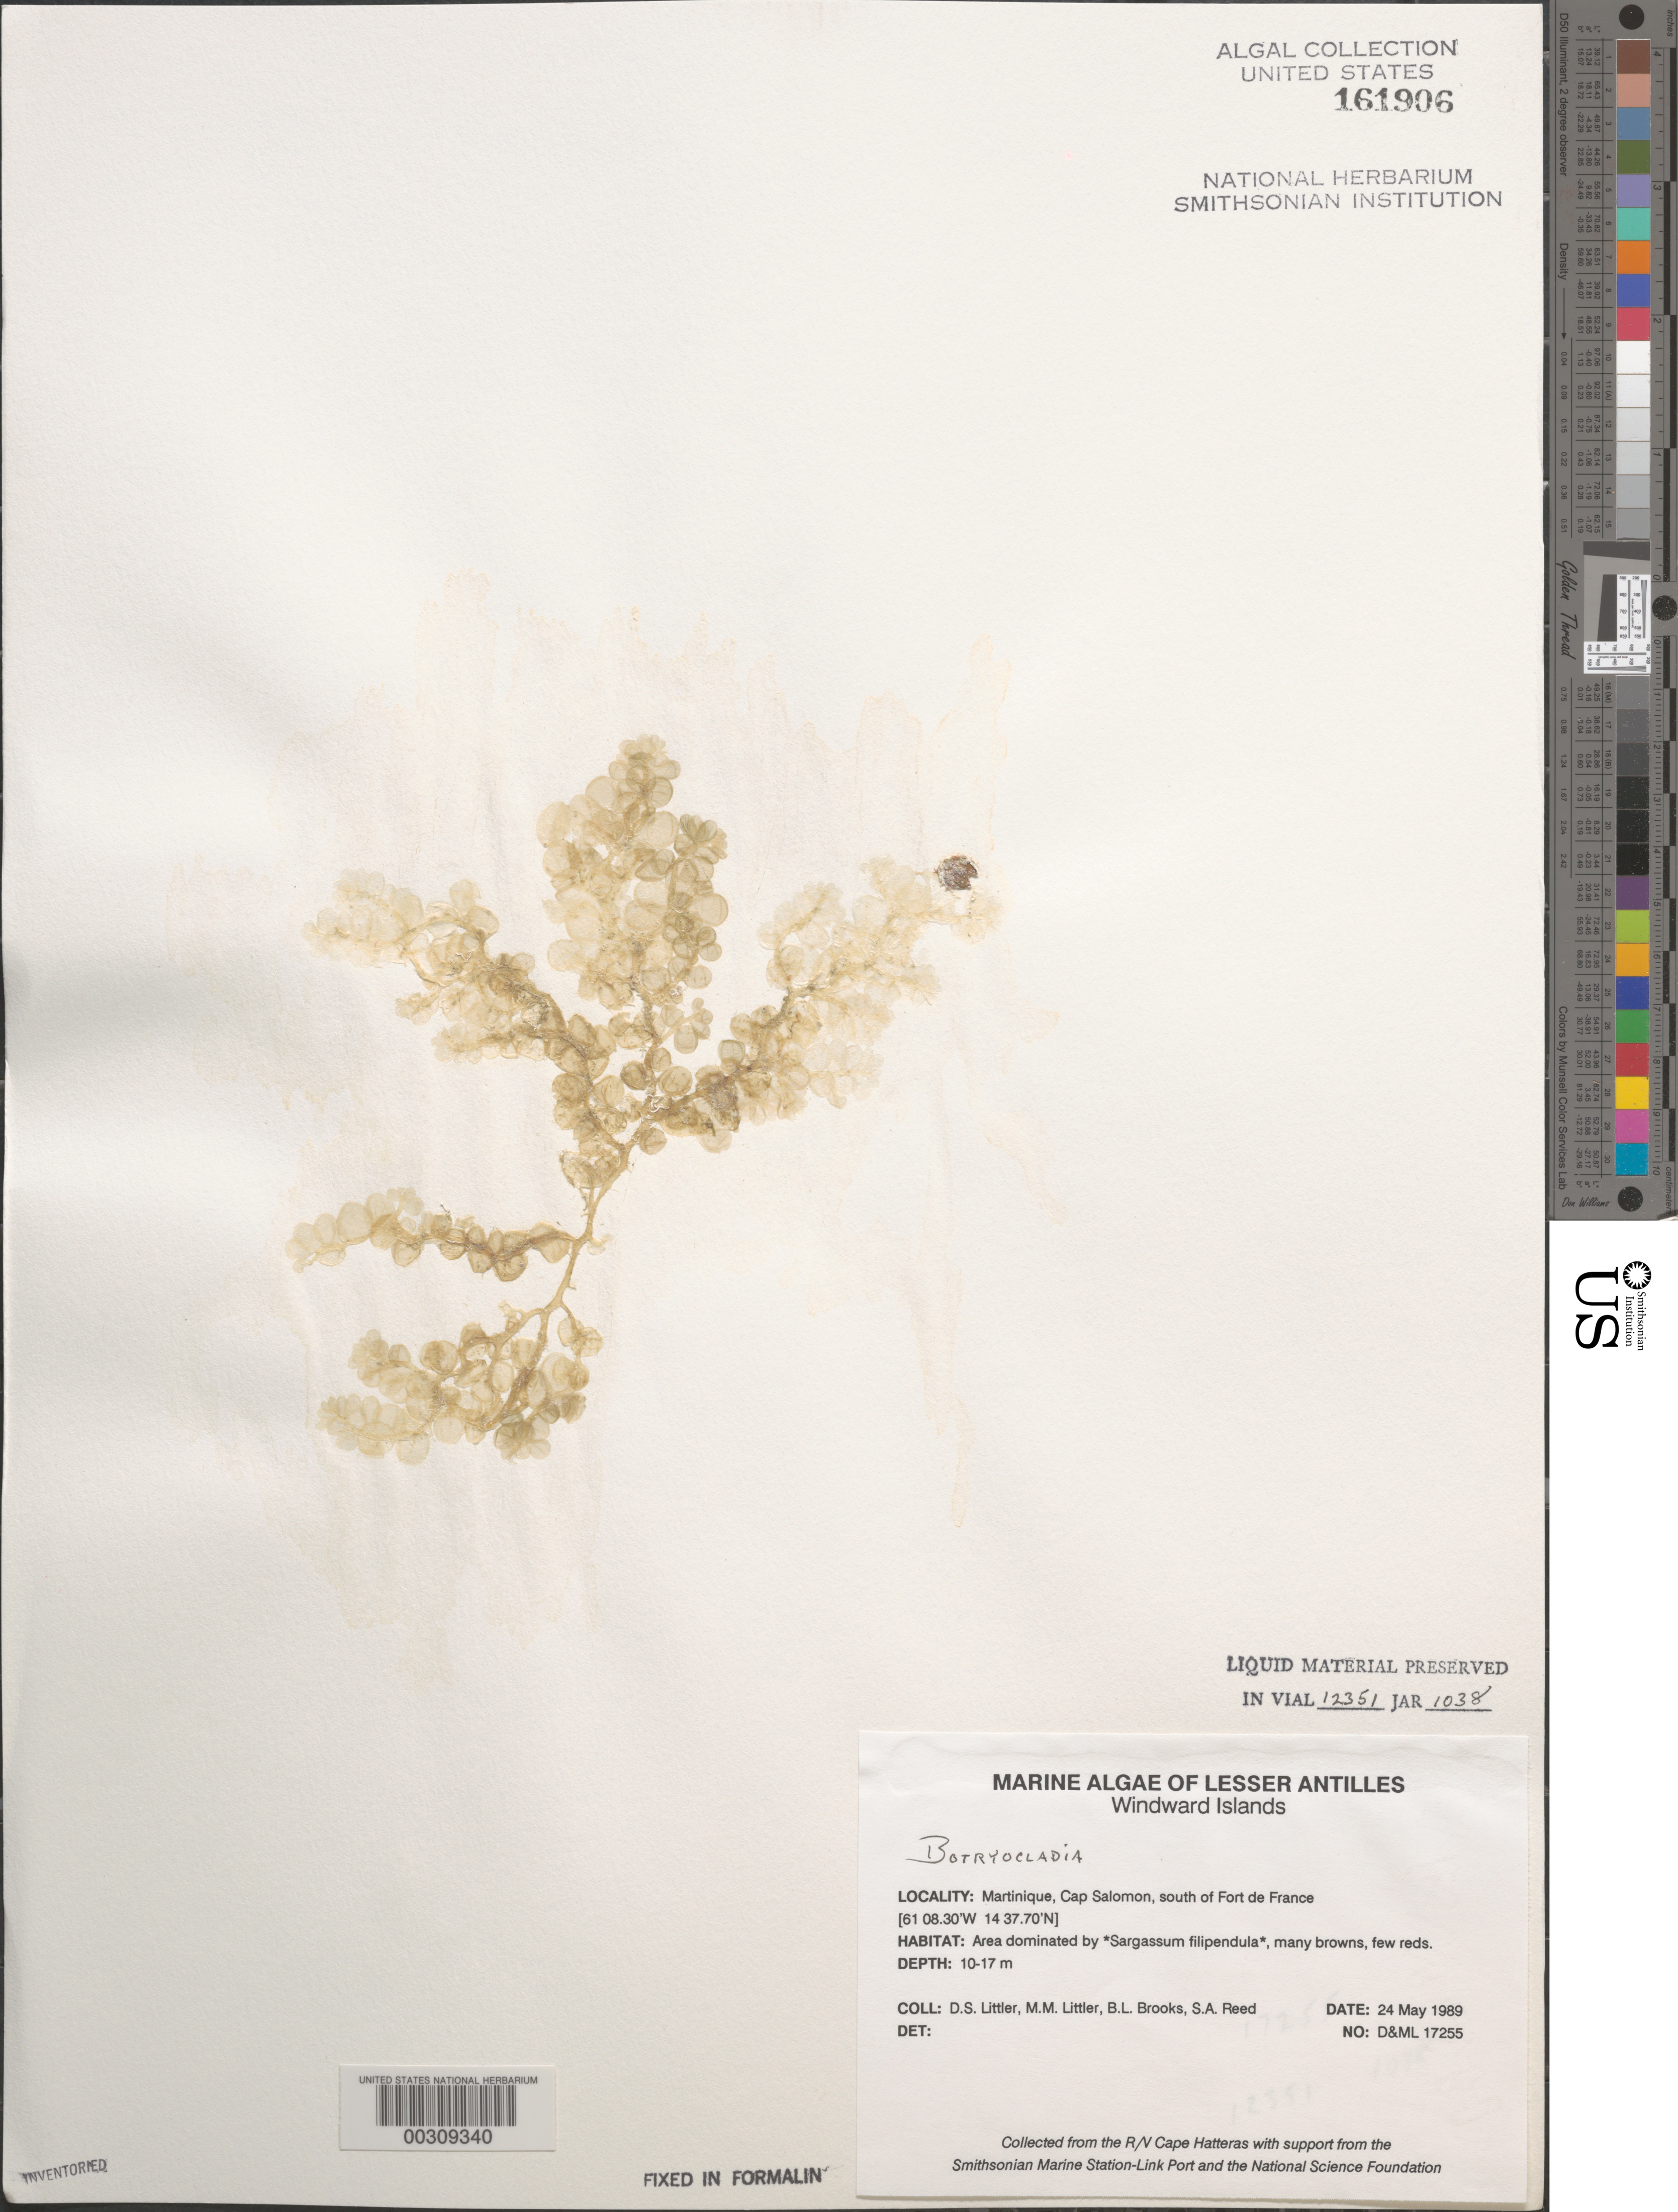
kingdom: Plantae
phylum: Rhodophyta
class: Florideophyceae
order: Rhodymeniales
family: Rhodymeniaceae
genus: Botryocladia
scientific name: Botryocladia sp.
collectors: D. S. Littler, M. M. Littler, B. Brooks & S. Reed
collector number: D&ML 17255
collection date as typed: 24 May 1989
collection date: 1989-05-24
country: Martinique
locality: Cap Salomon, south of Fort de France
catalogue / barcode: US 161906